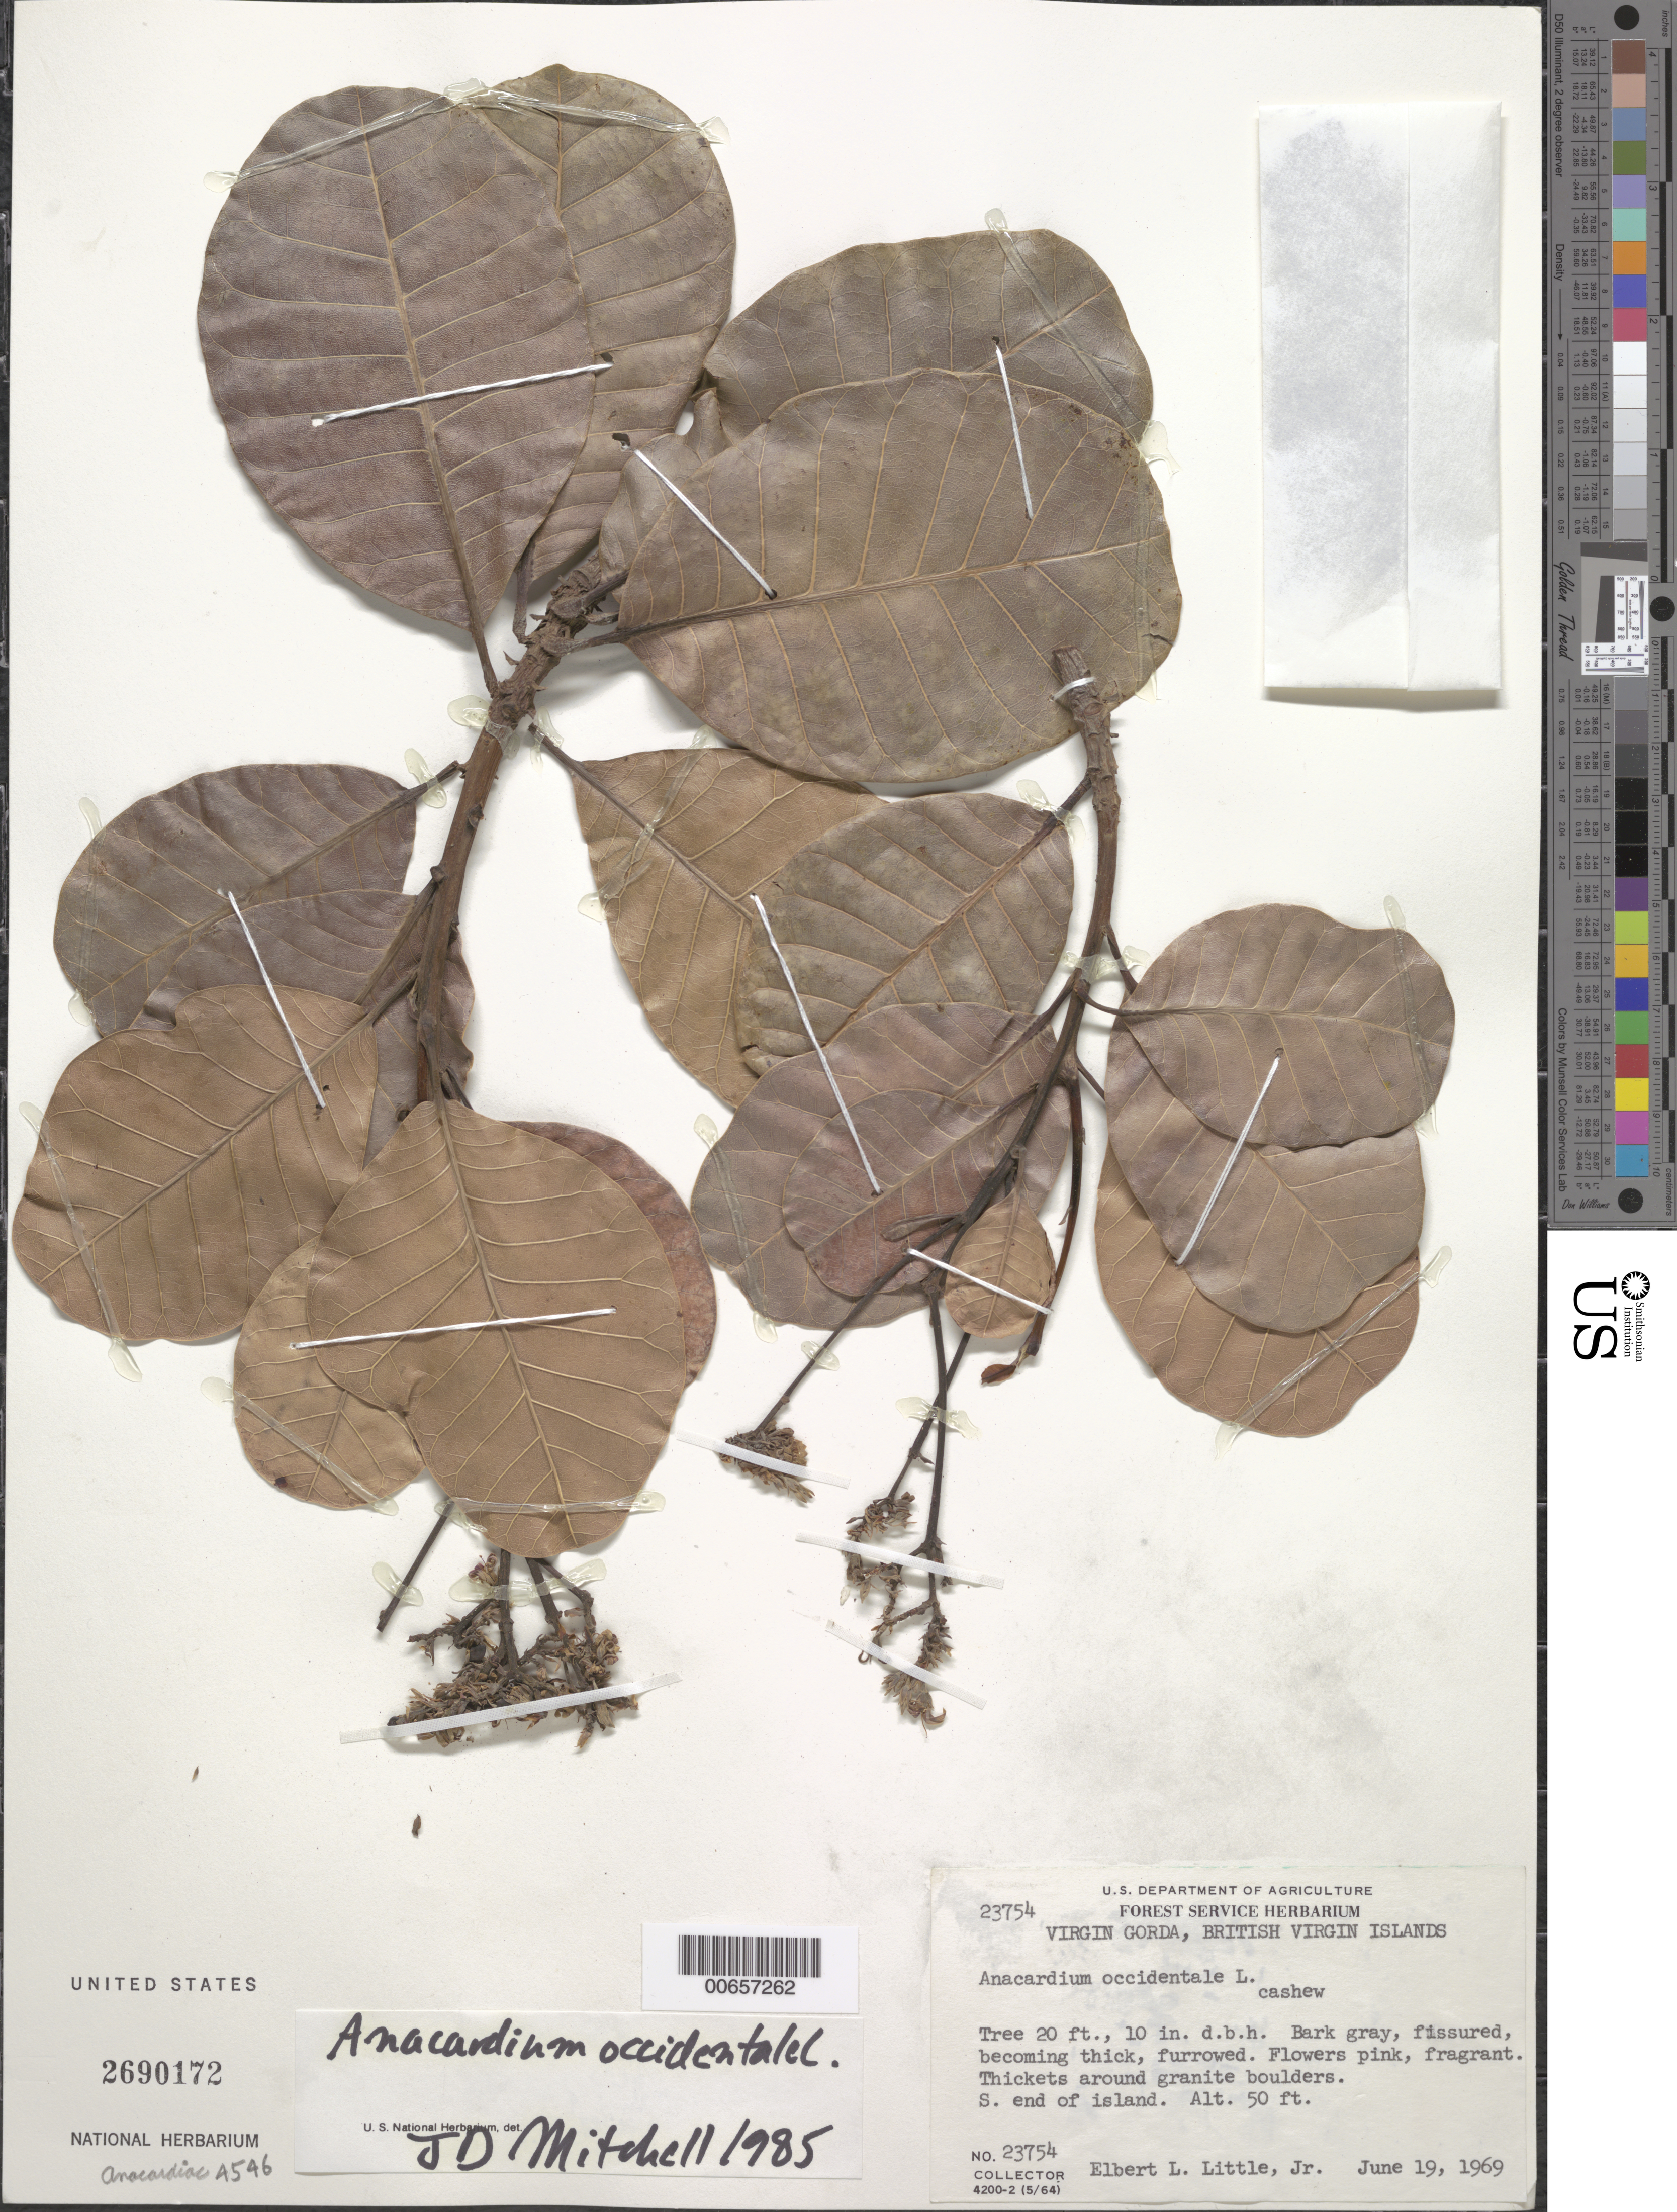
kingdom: Plantae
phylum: Tracheophyta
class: Magnoliopsida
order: Sapindales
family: Anacardiaceae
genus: Anacardium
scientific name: Anacardium occidentale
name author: L.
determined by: Mitchell, John D.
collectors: E. L. Little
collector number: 23754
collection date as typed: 19 Jun 1969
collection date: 1969-06-19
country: British Virgin Islands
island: Virgin Gorda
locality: S end of I.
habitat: Thickets around granite boulders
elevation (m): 15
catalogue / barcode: US 2690172